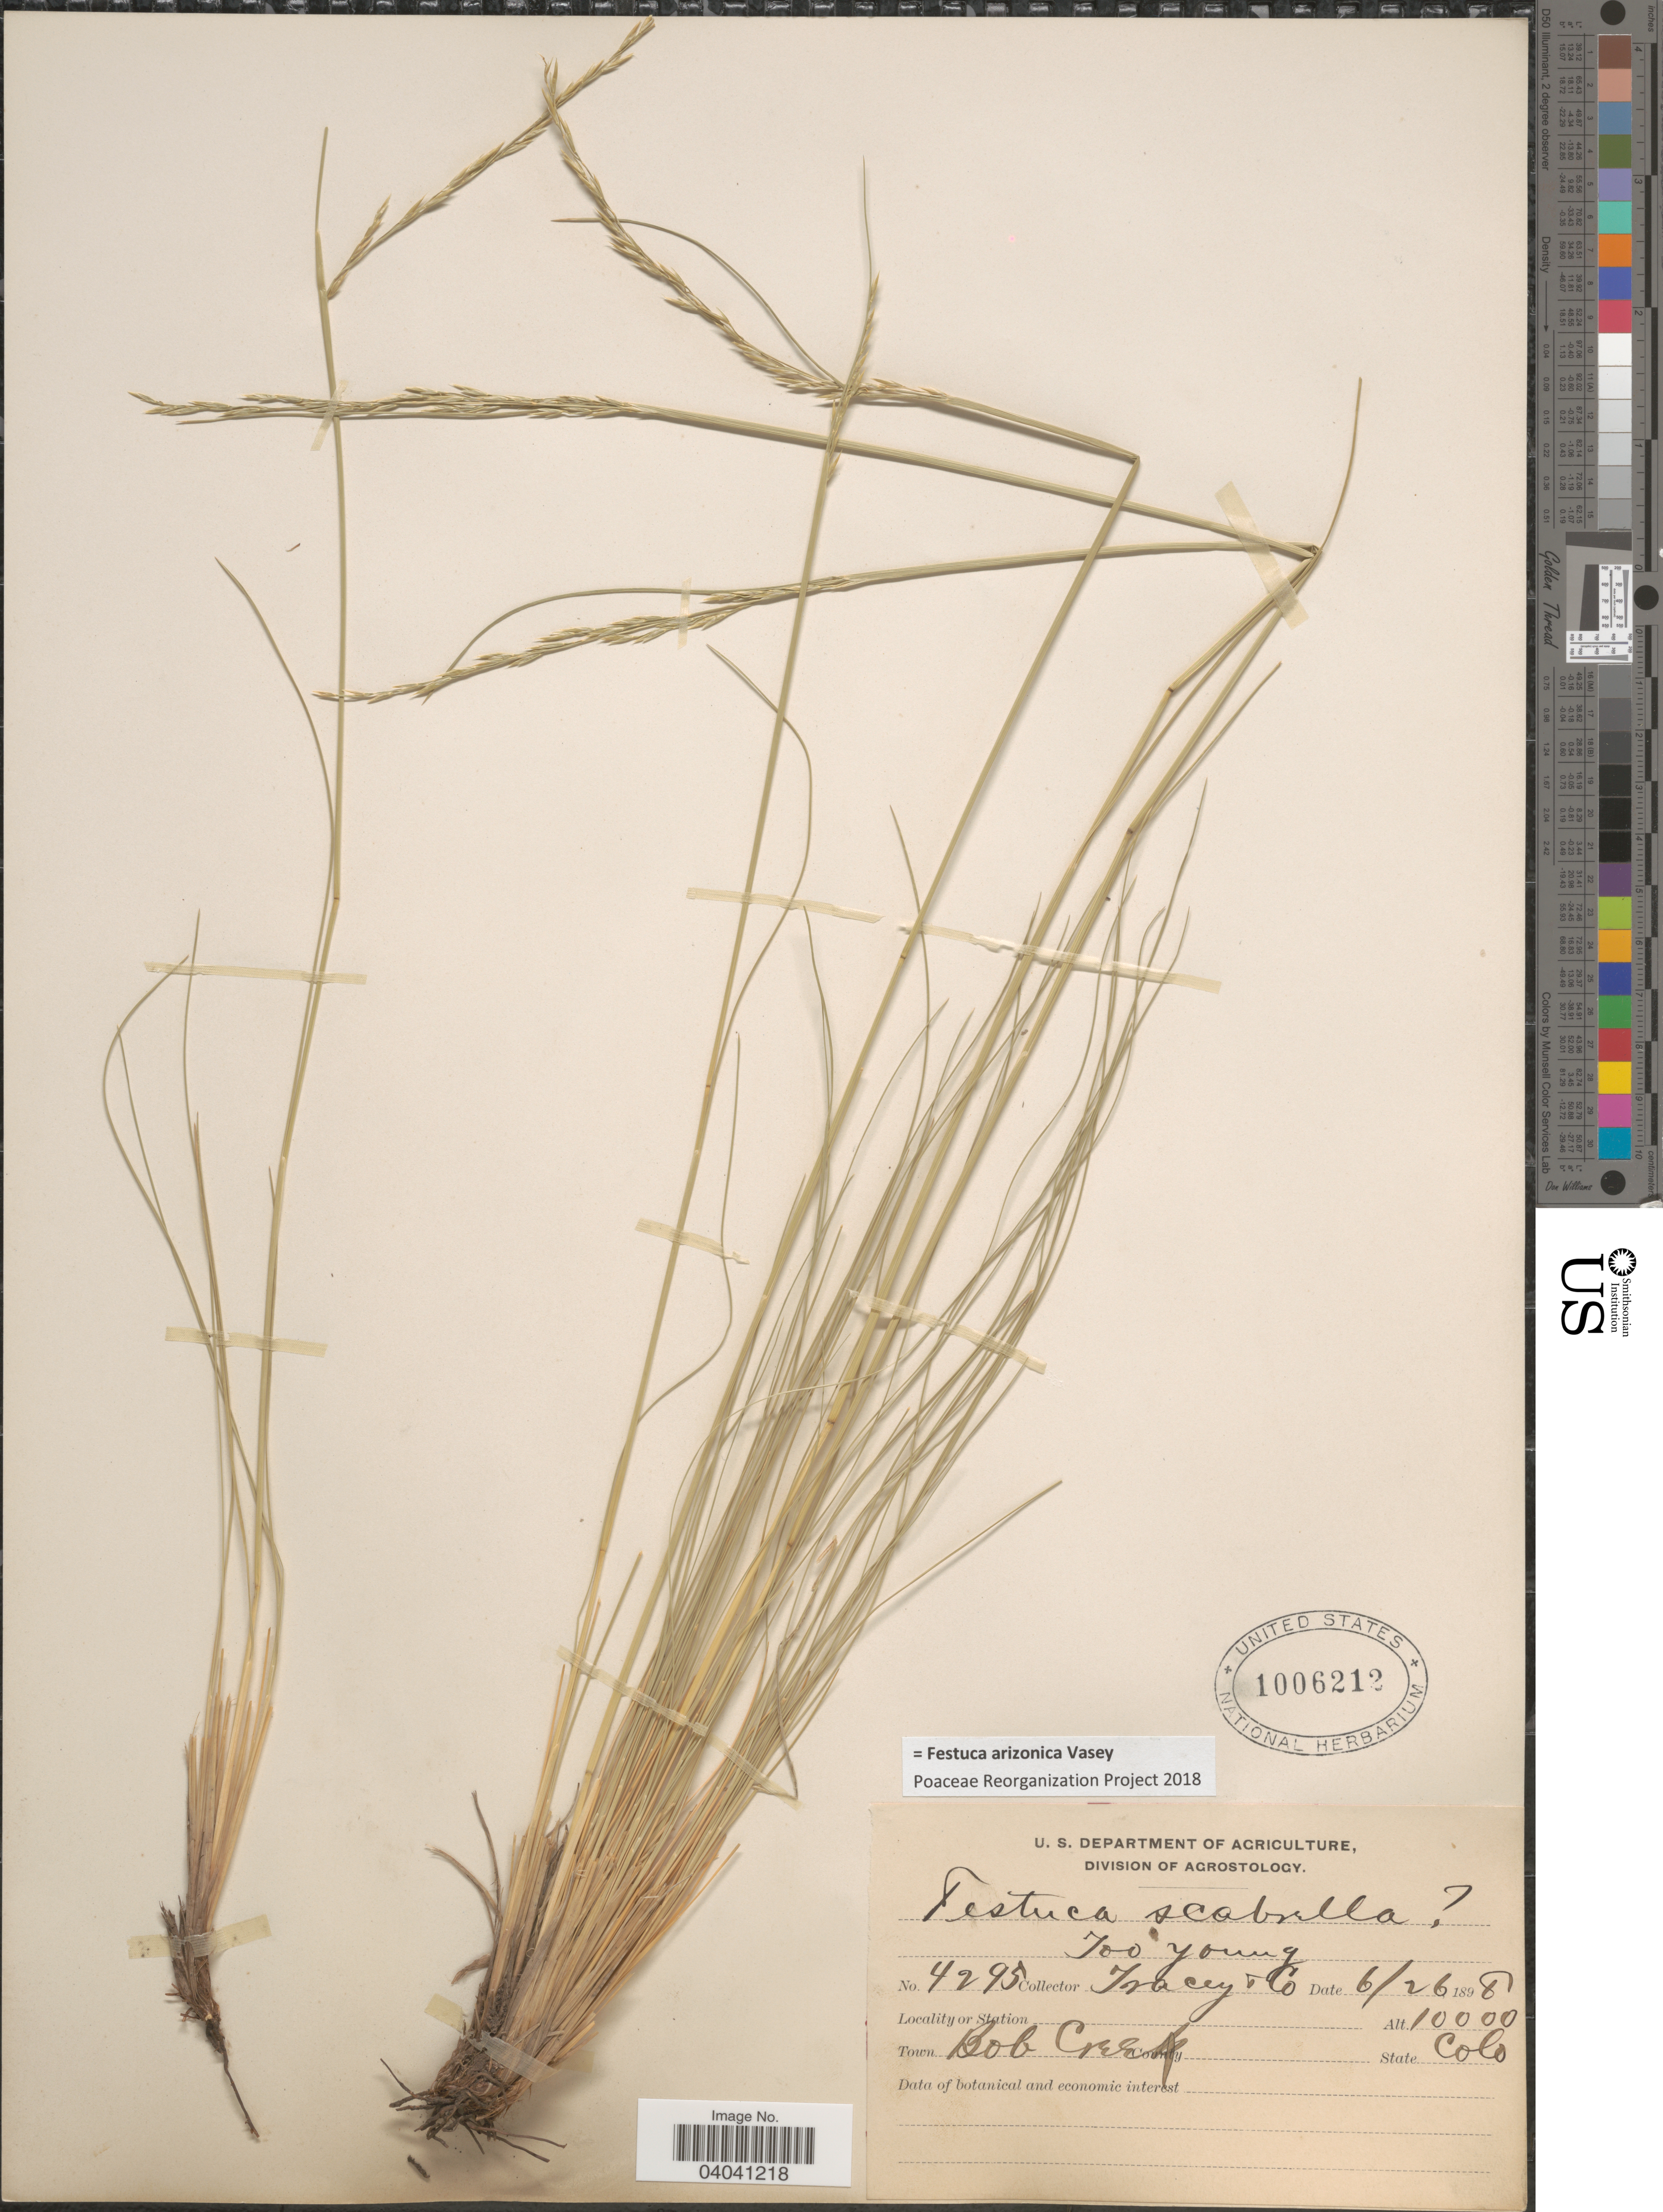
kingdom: Plantae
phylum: Tracheophyta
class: Liliopsida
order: Poales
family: Poaceae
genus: Festuca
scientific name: Festuca arizonica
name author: Vasey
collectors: -. Tracy & et al.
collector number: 4295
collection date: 1898-06-26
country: United States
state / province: Colorado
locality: Town Bob Creek.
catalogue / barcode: US 1006212